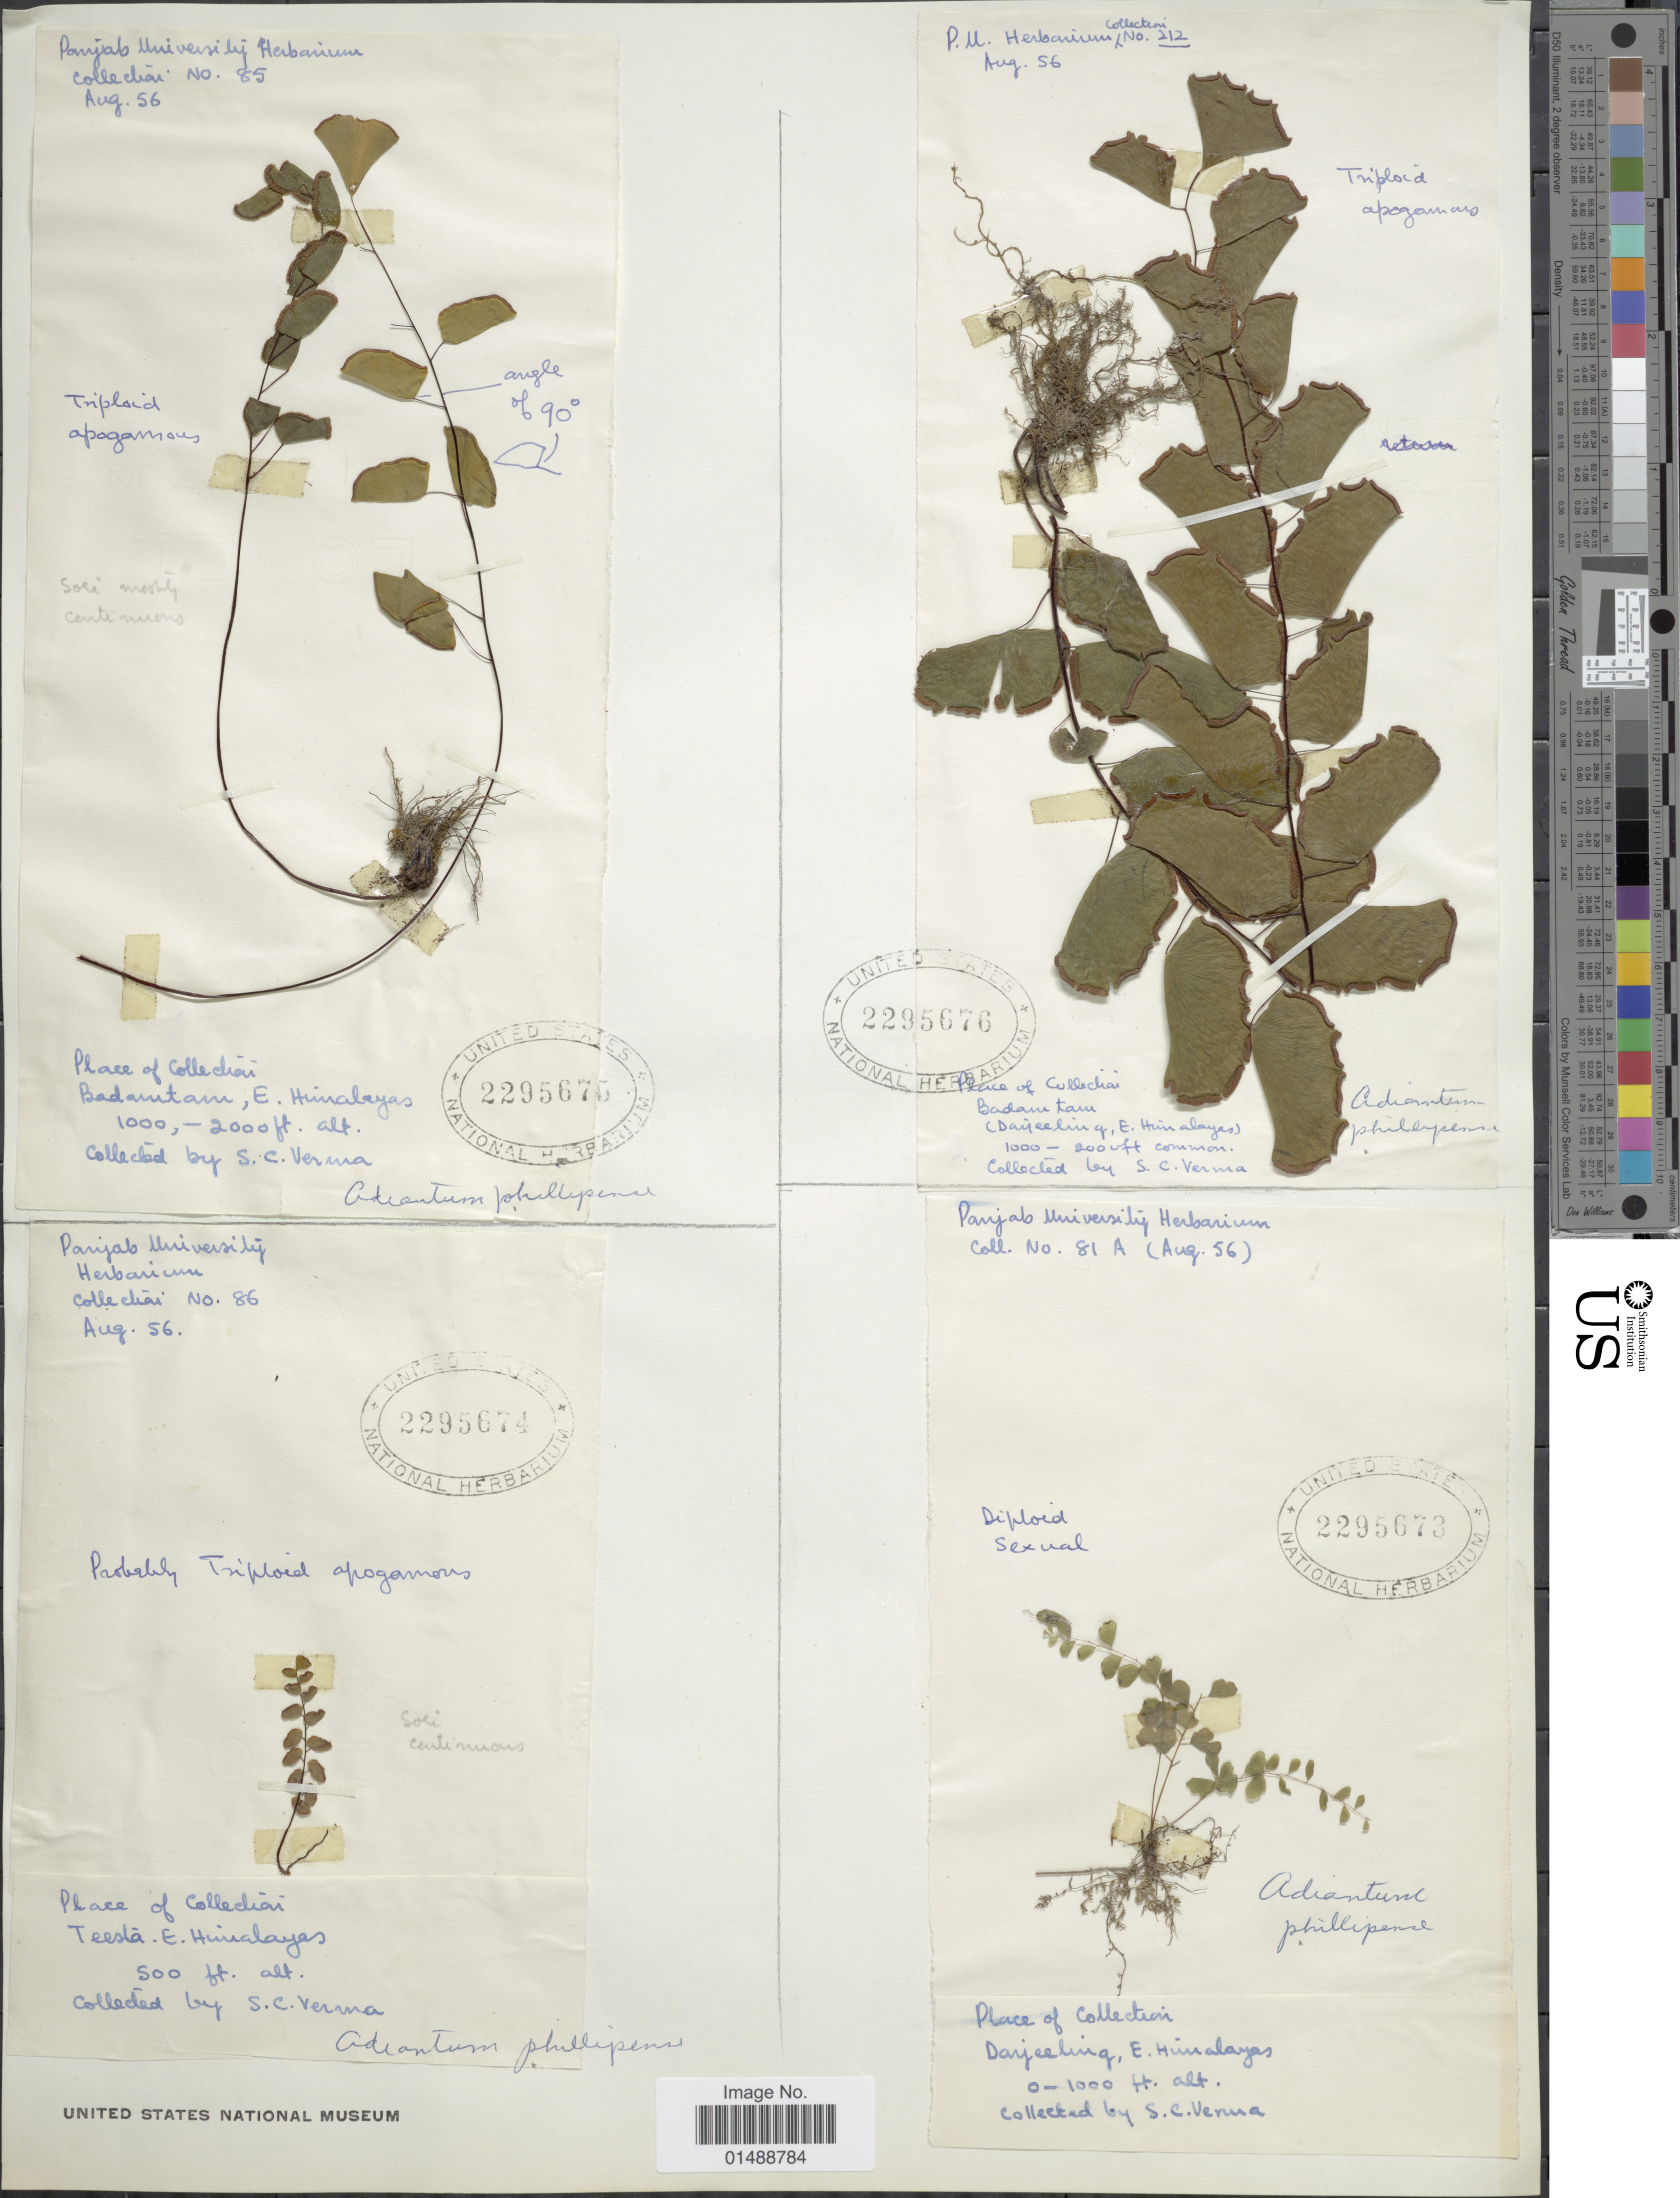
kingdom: Plantae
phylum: Tracheophyta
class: Polypodiopsida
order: Polypodiales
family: Pteridaceae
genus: Adiantum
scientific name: Adiantum philippense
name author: L.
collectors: S. Verma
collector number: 81A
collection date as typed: Transcribed d/m/y: /8/56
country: India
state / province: West Bengal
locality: Darjeeling, E. Himalayas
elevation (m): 0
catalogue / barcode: US 2295673-4